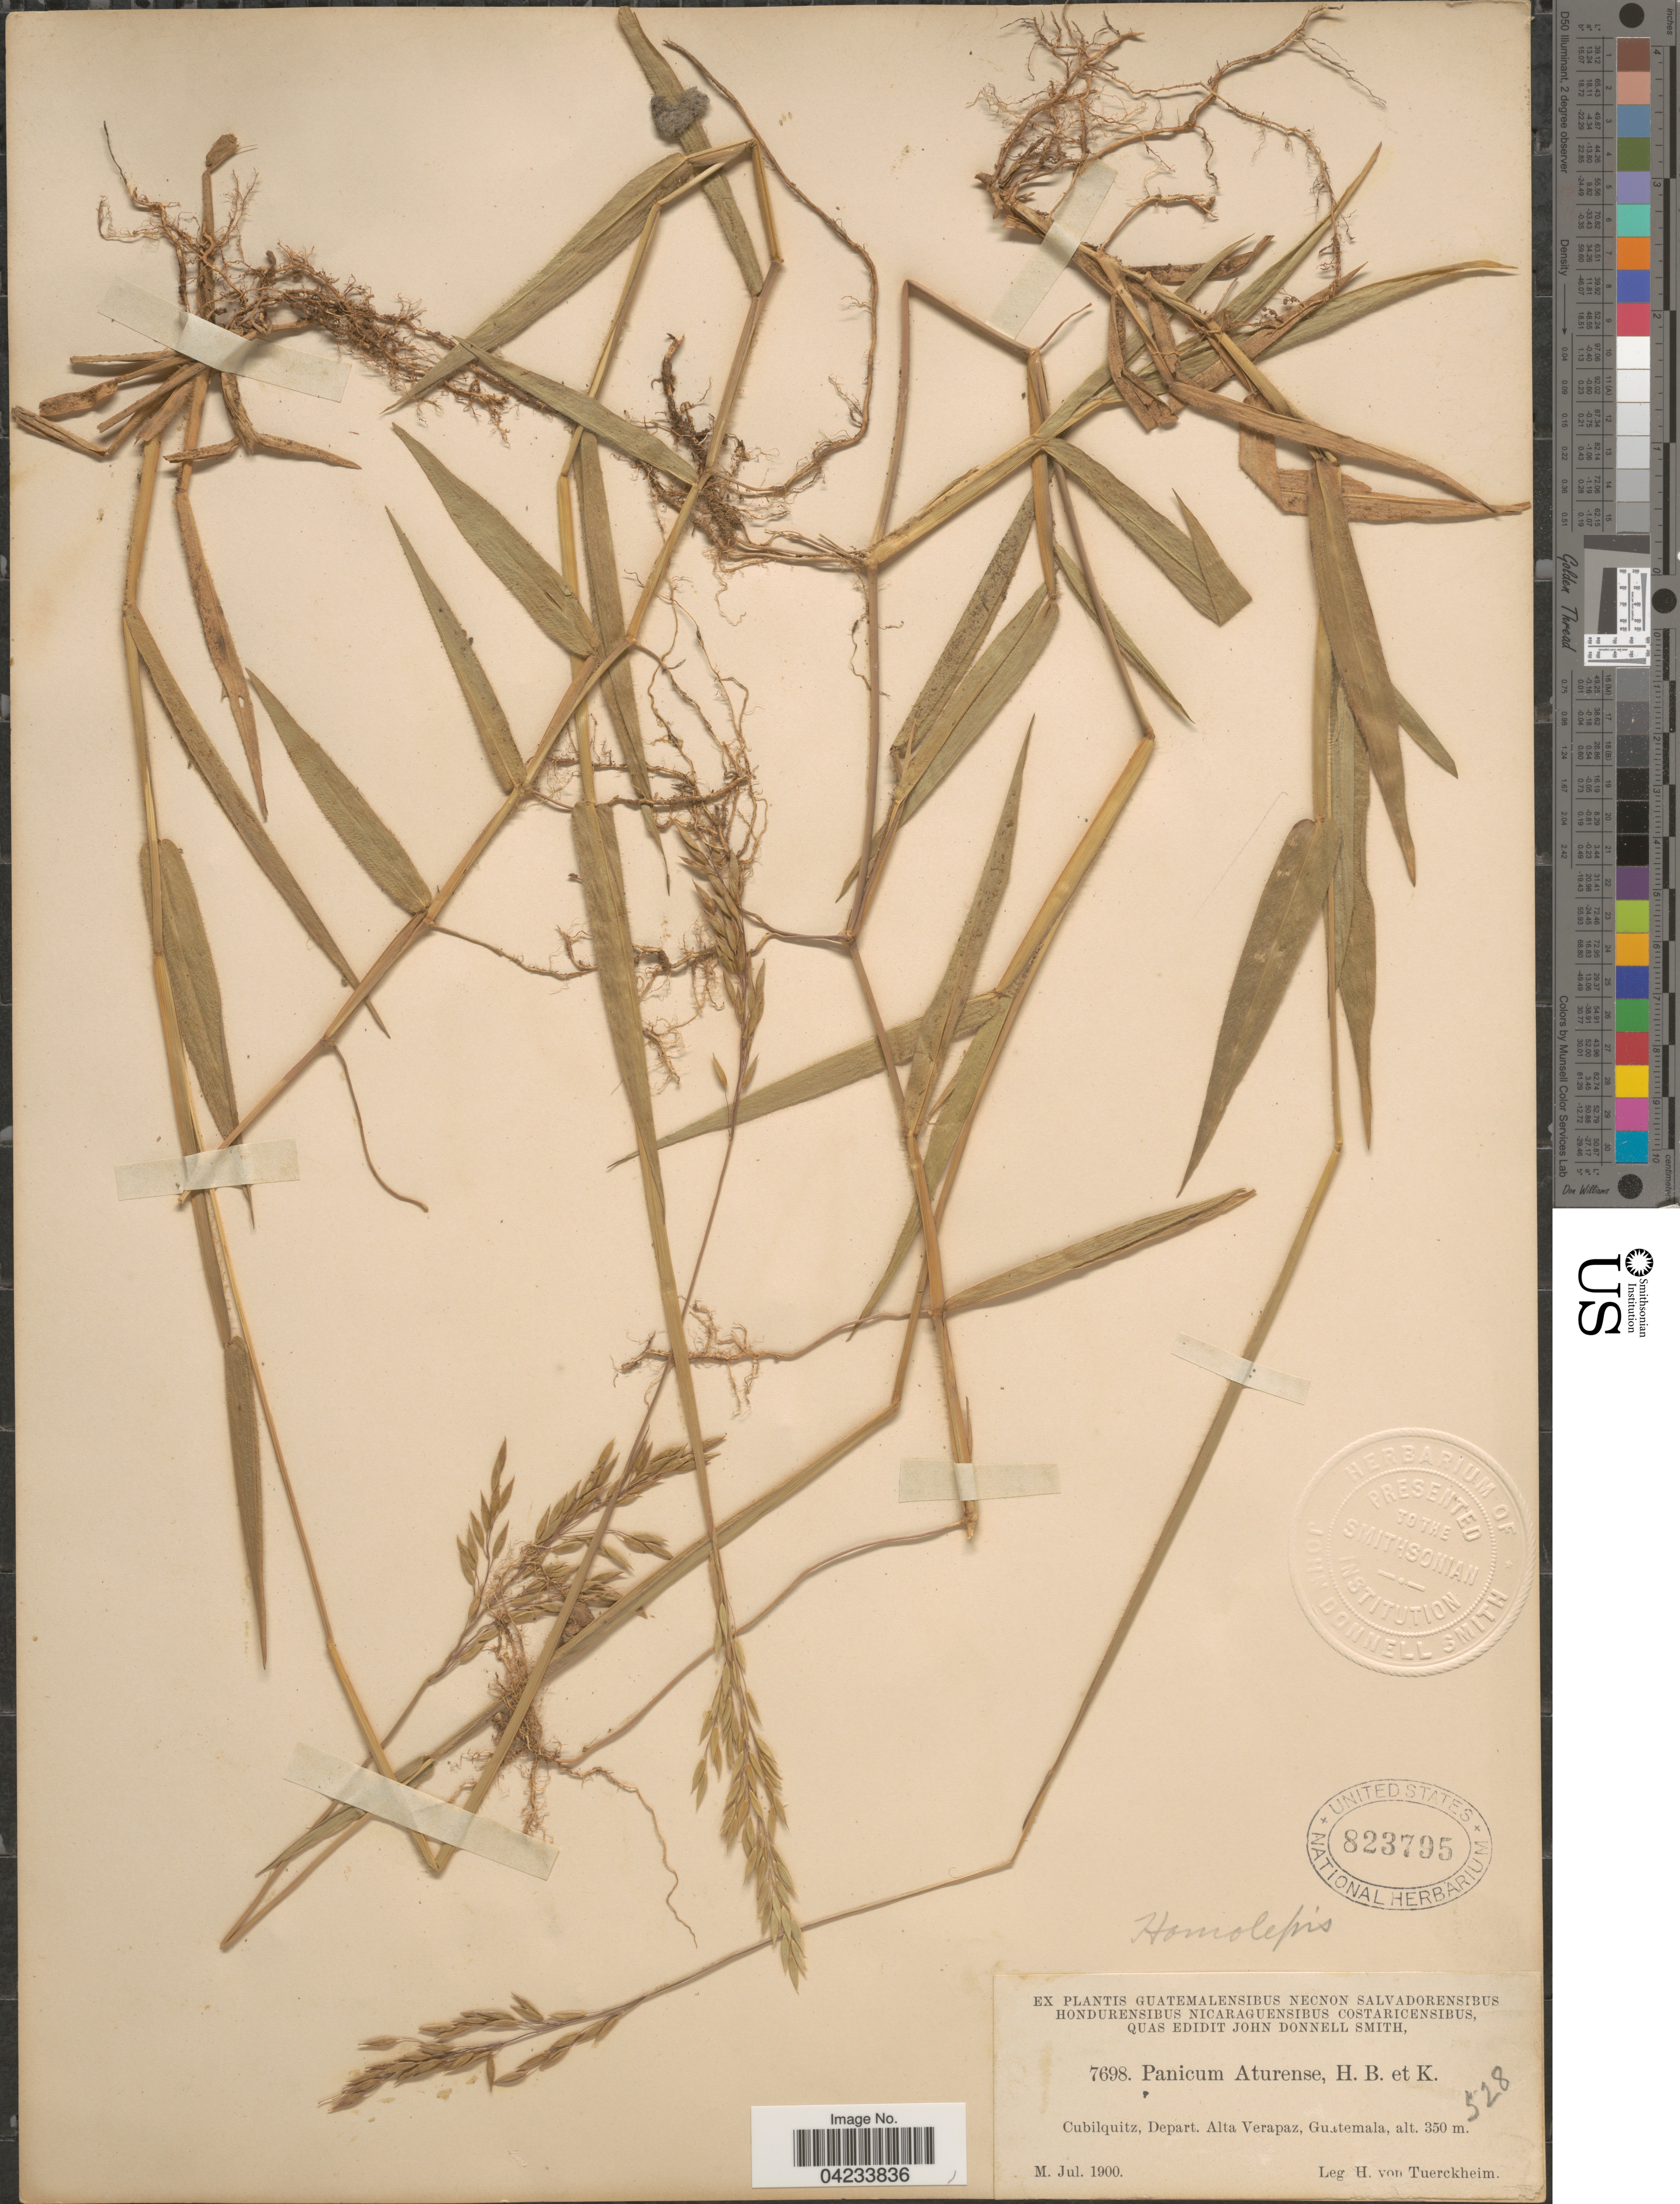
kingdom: Plantae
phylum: Tracheophyta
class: Liliopsida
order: Poales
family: Poaceae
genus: Homolepis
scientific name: Homolepis aturensis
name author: (Kunth) Chase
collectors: H. von Türckheim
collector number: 7698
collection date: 1900-07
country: Guatemala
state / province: Alta Verapaz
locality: Cubilquitz, Depart. Alta Verapaz.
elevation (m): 350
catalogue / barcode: US 823795